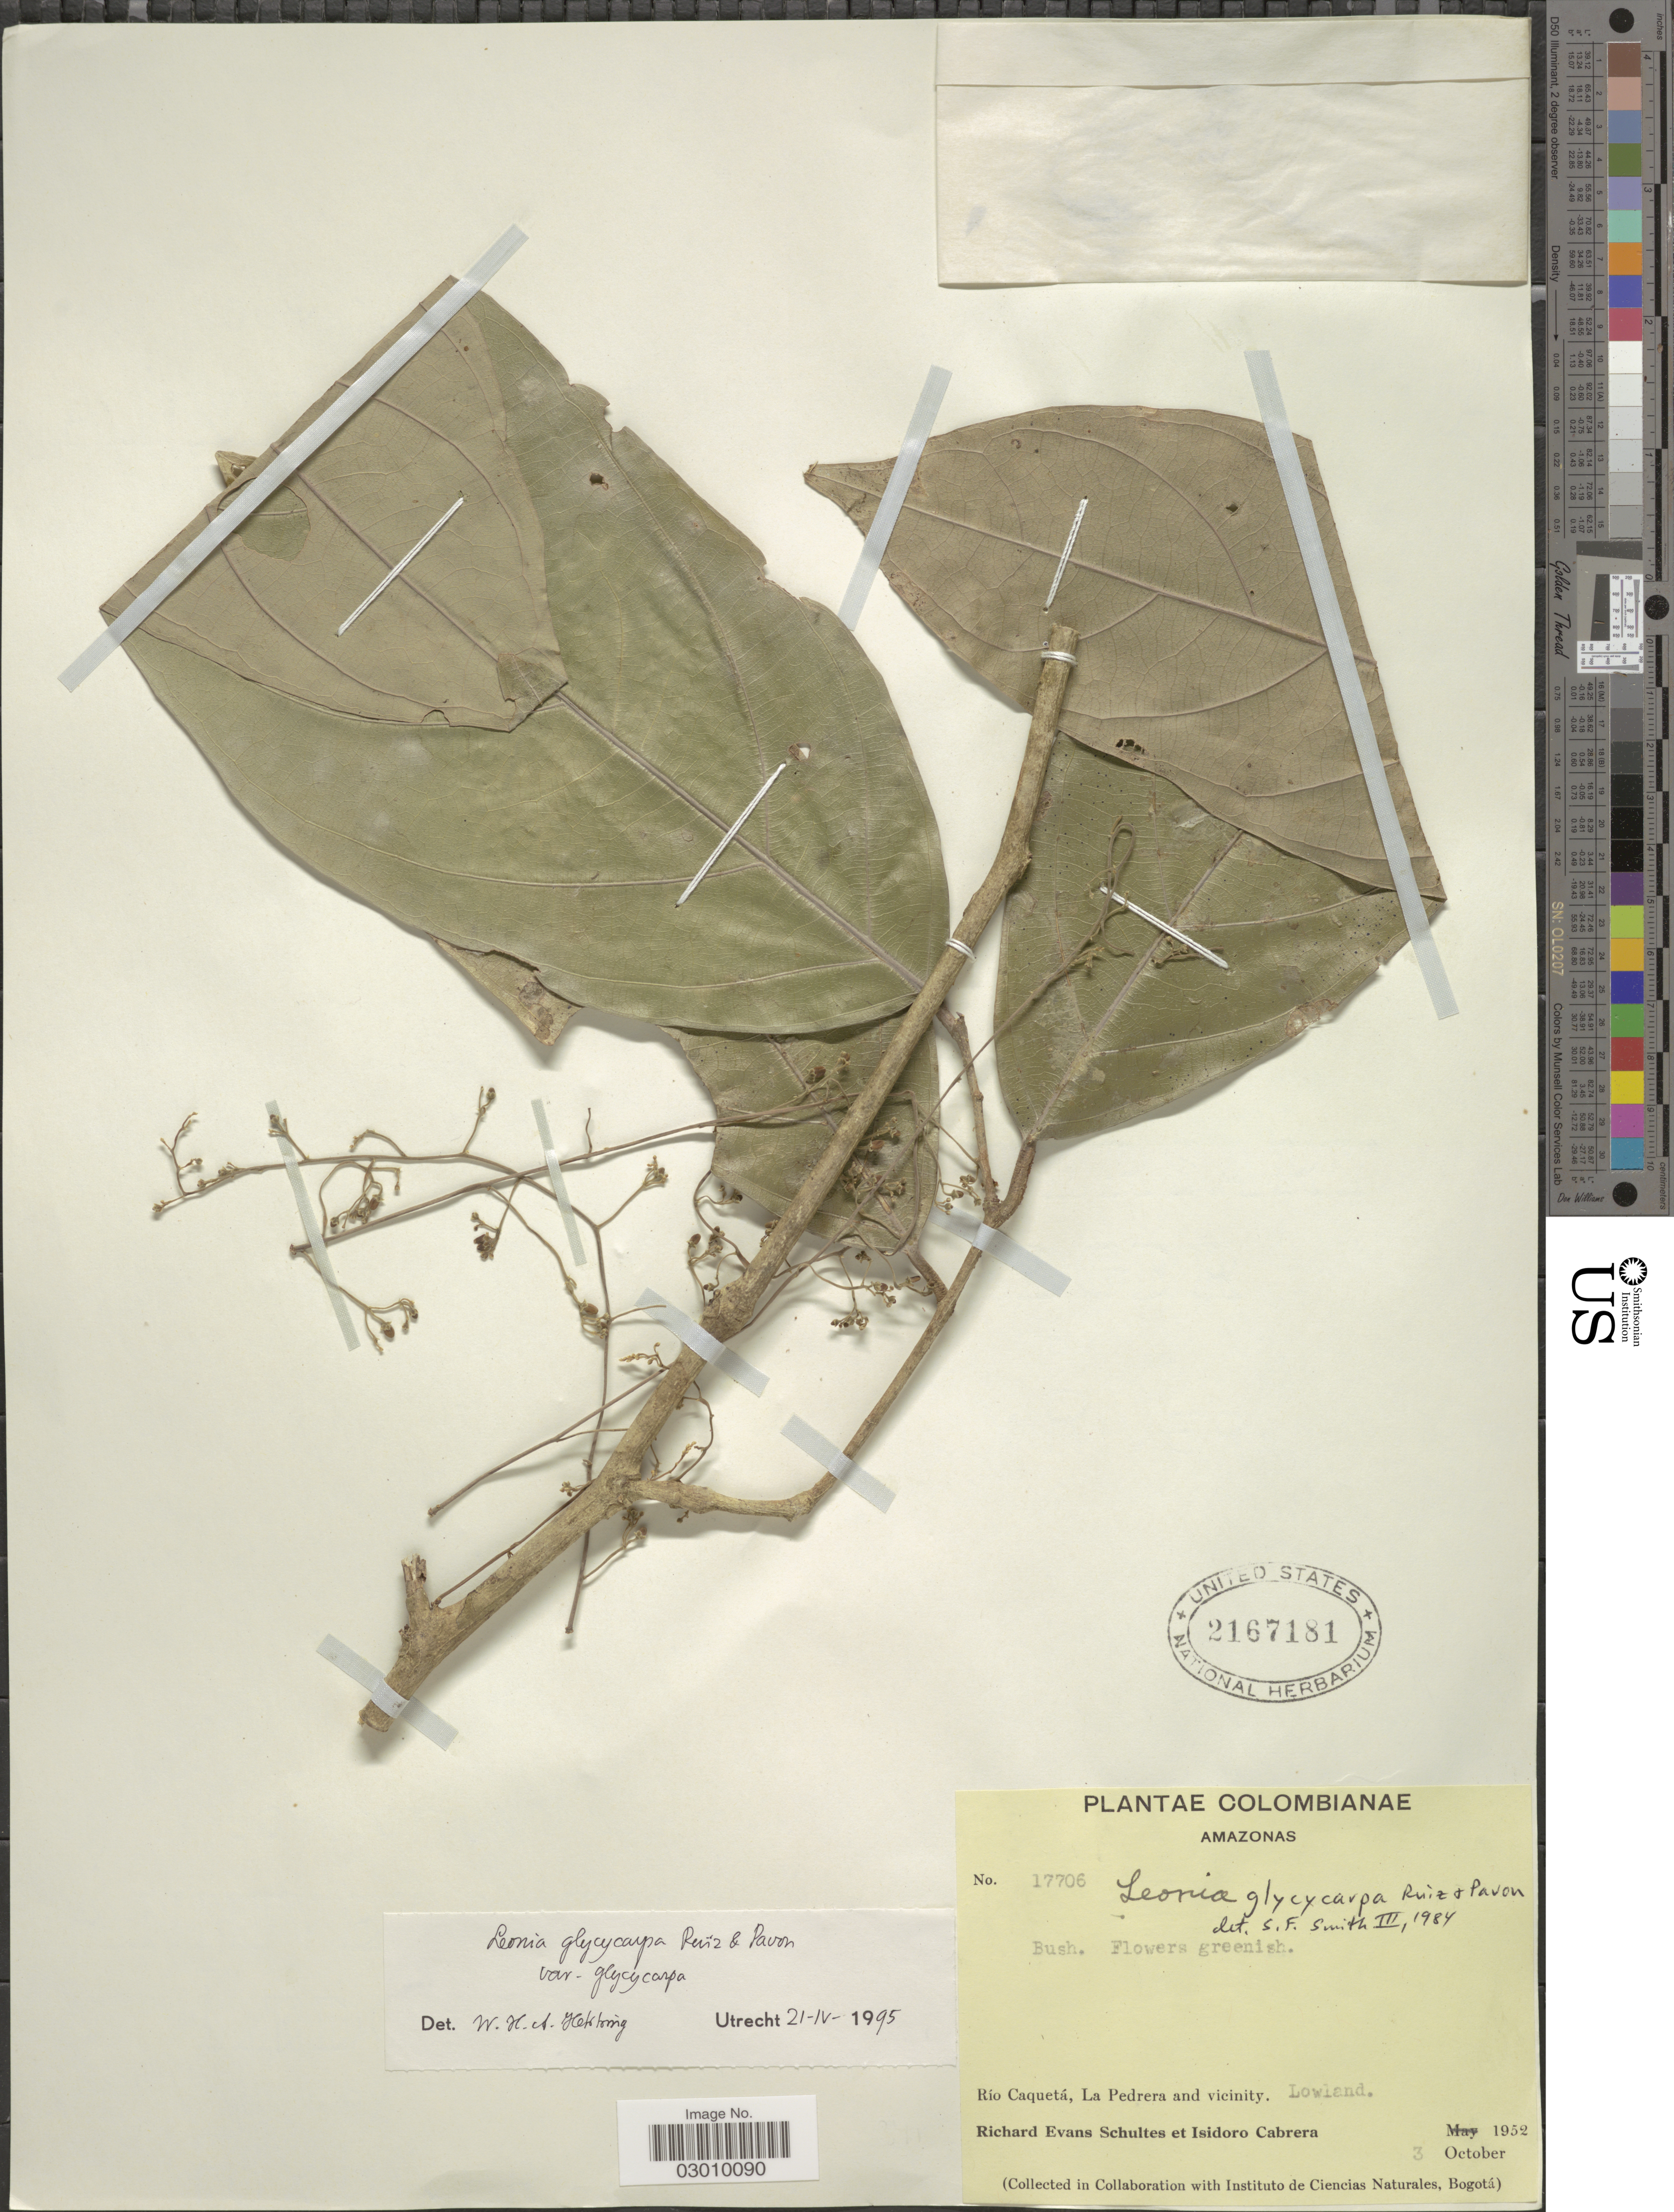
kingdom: Plantae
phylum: Tracheophyta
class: Magnoliopsida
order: Malpighiales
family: Violaceae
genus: Leonia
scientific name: Leonia glycycarpa var. glycycarpa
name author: Ruiz & Pav.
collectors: R. E. Schultes & I. Cabrera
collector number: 17706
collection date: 1952-10-03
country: Colombia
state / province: Amazônas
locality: Río Caquetá, La Pedreza and vicinity, Lowland.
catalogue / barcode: US 2167181